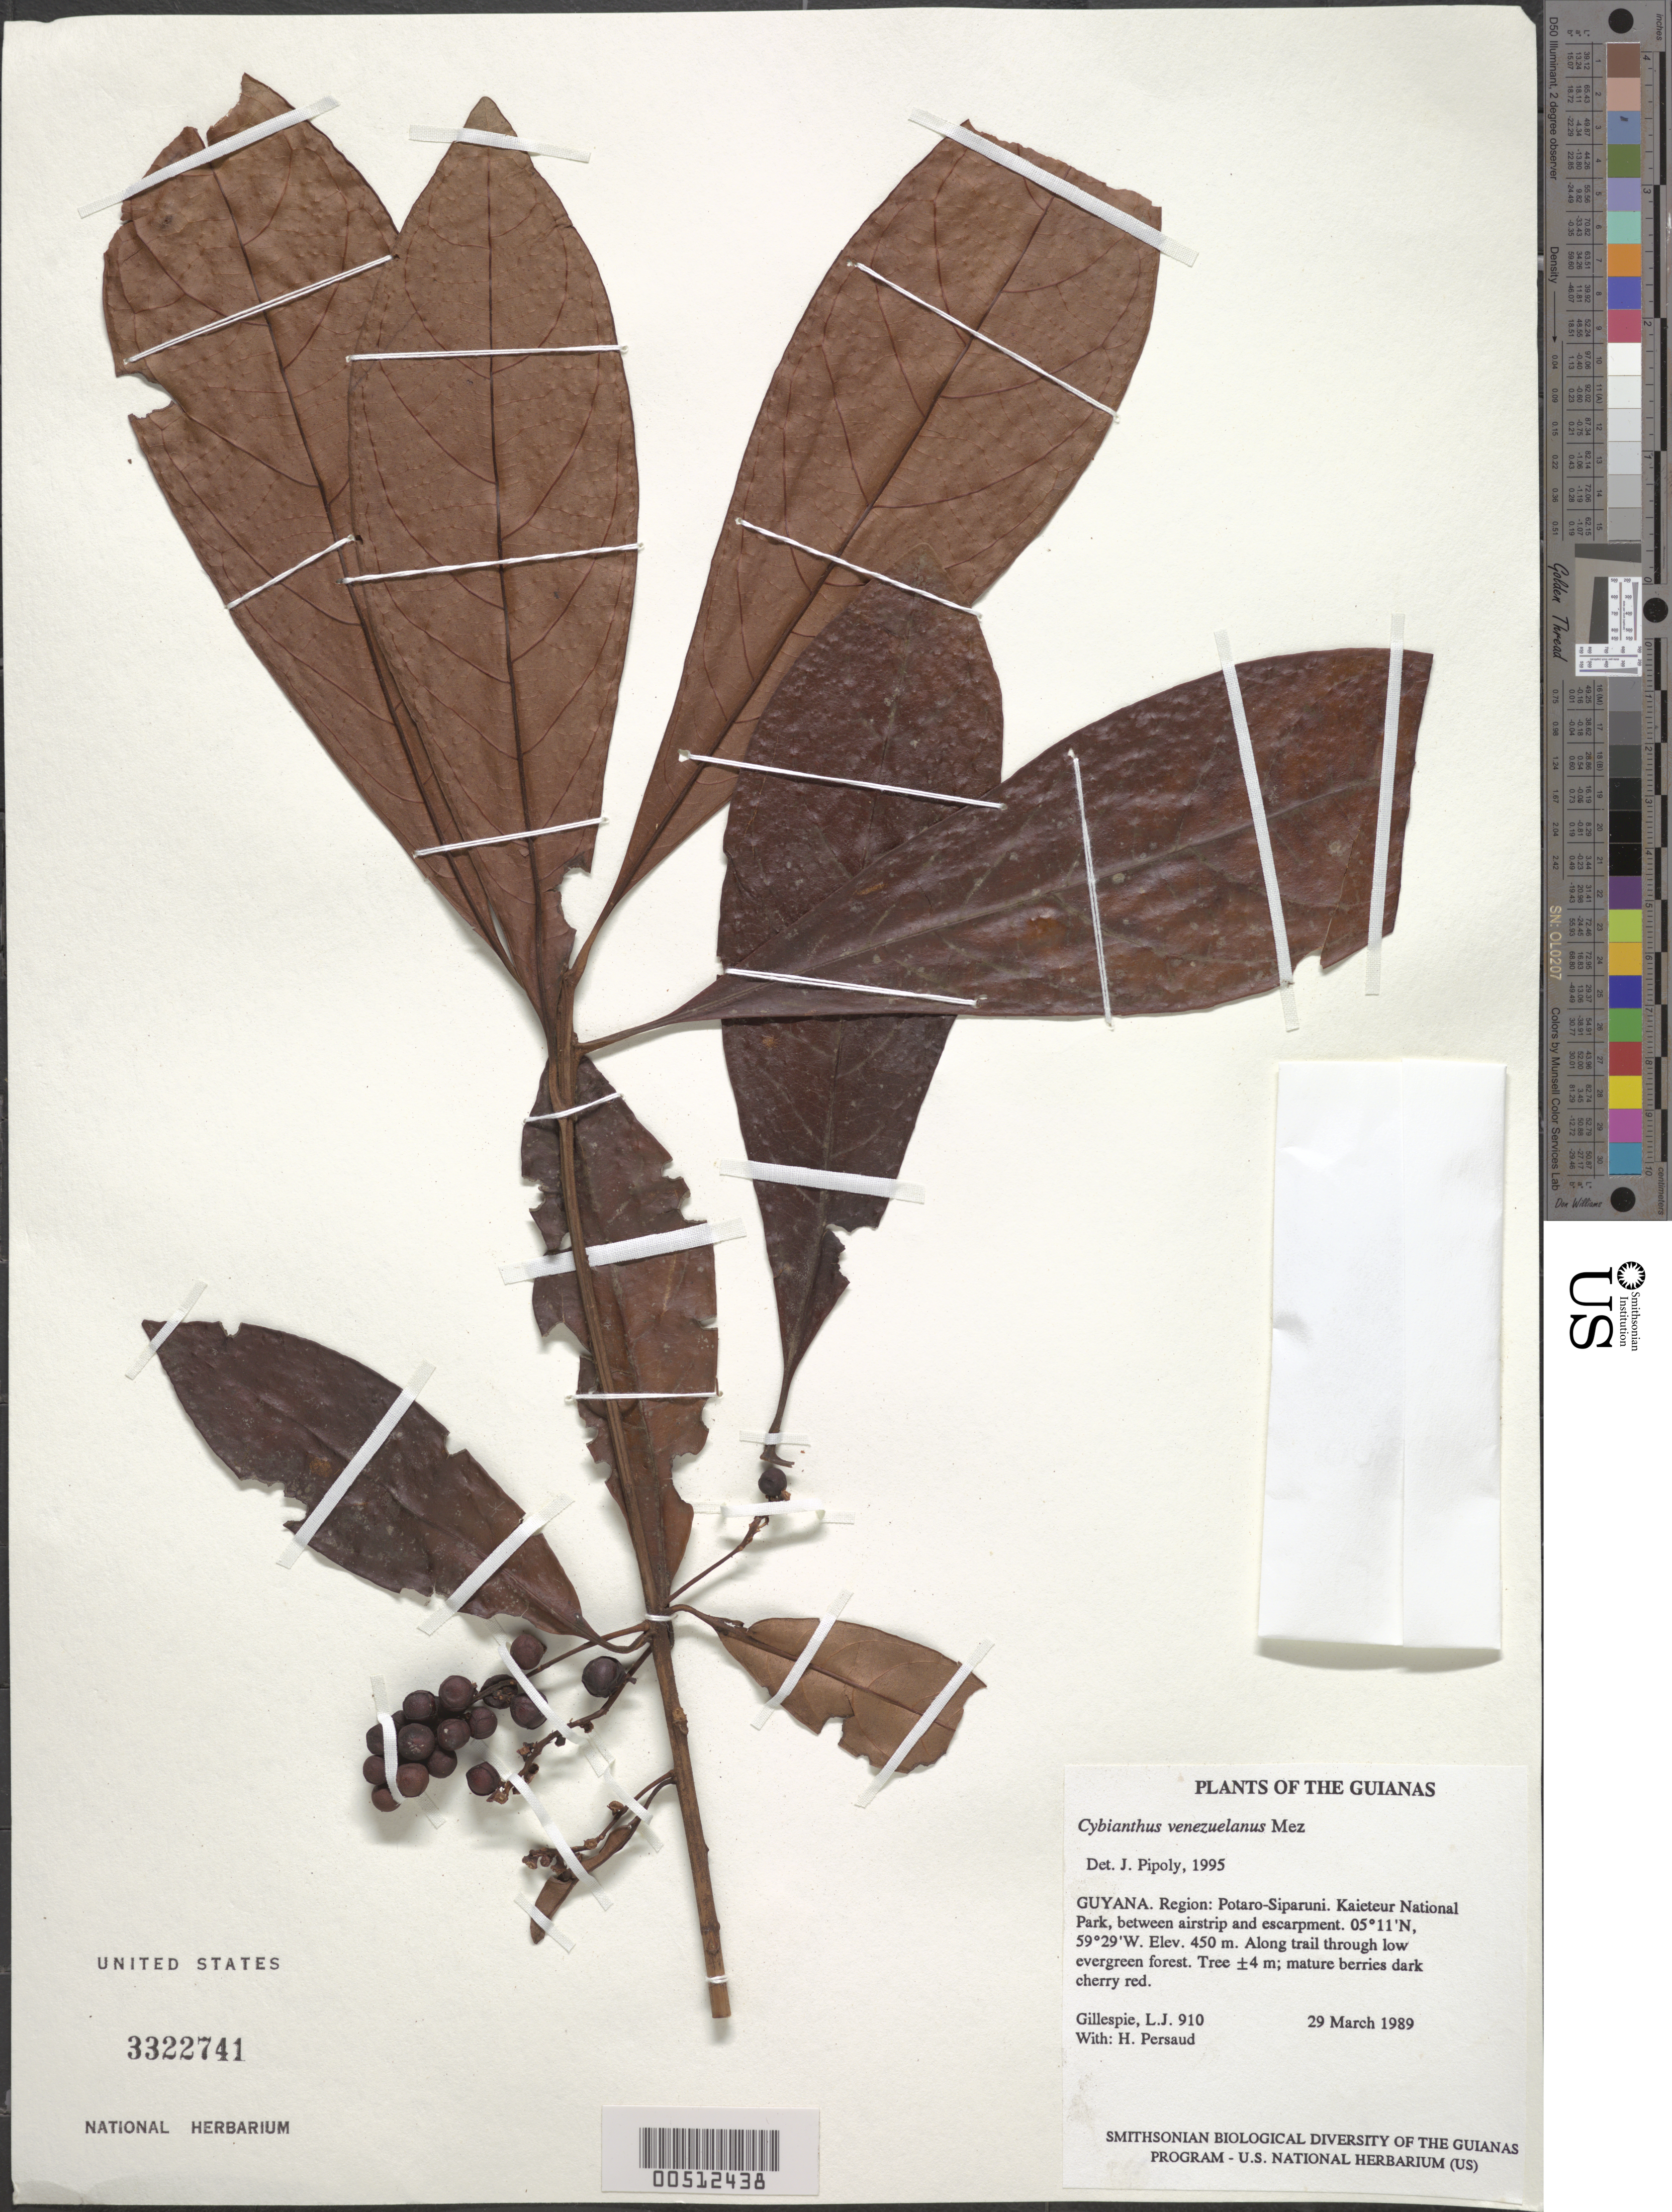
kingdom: Plantae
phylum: Tracheophyta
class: Magnoliopsida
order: Ericales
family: Primulaceae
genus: Cybianthus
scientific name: Cybianthus venezuelanus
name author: Mez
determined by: Pipoly, J. J., III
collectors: L. J. Gillespie & H. Persaud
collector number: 910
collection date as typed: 29 March 1989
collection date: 1989-03-29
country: Guyana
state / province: Potaro-Siparuni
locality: Kaieteur National Park, between airstrip and escarpment. ENE of airstrip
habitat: Along trail through low evergreen forest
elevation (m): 450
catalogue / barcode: US 3322741